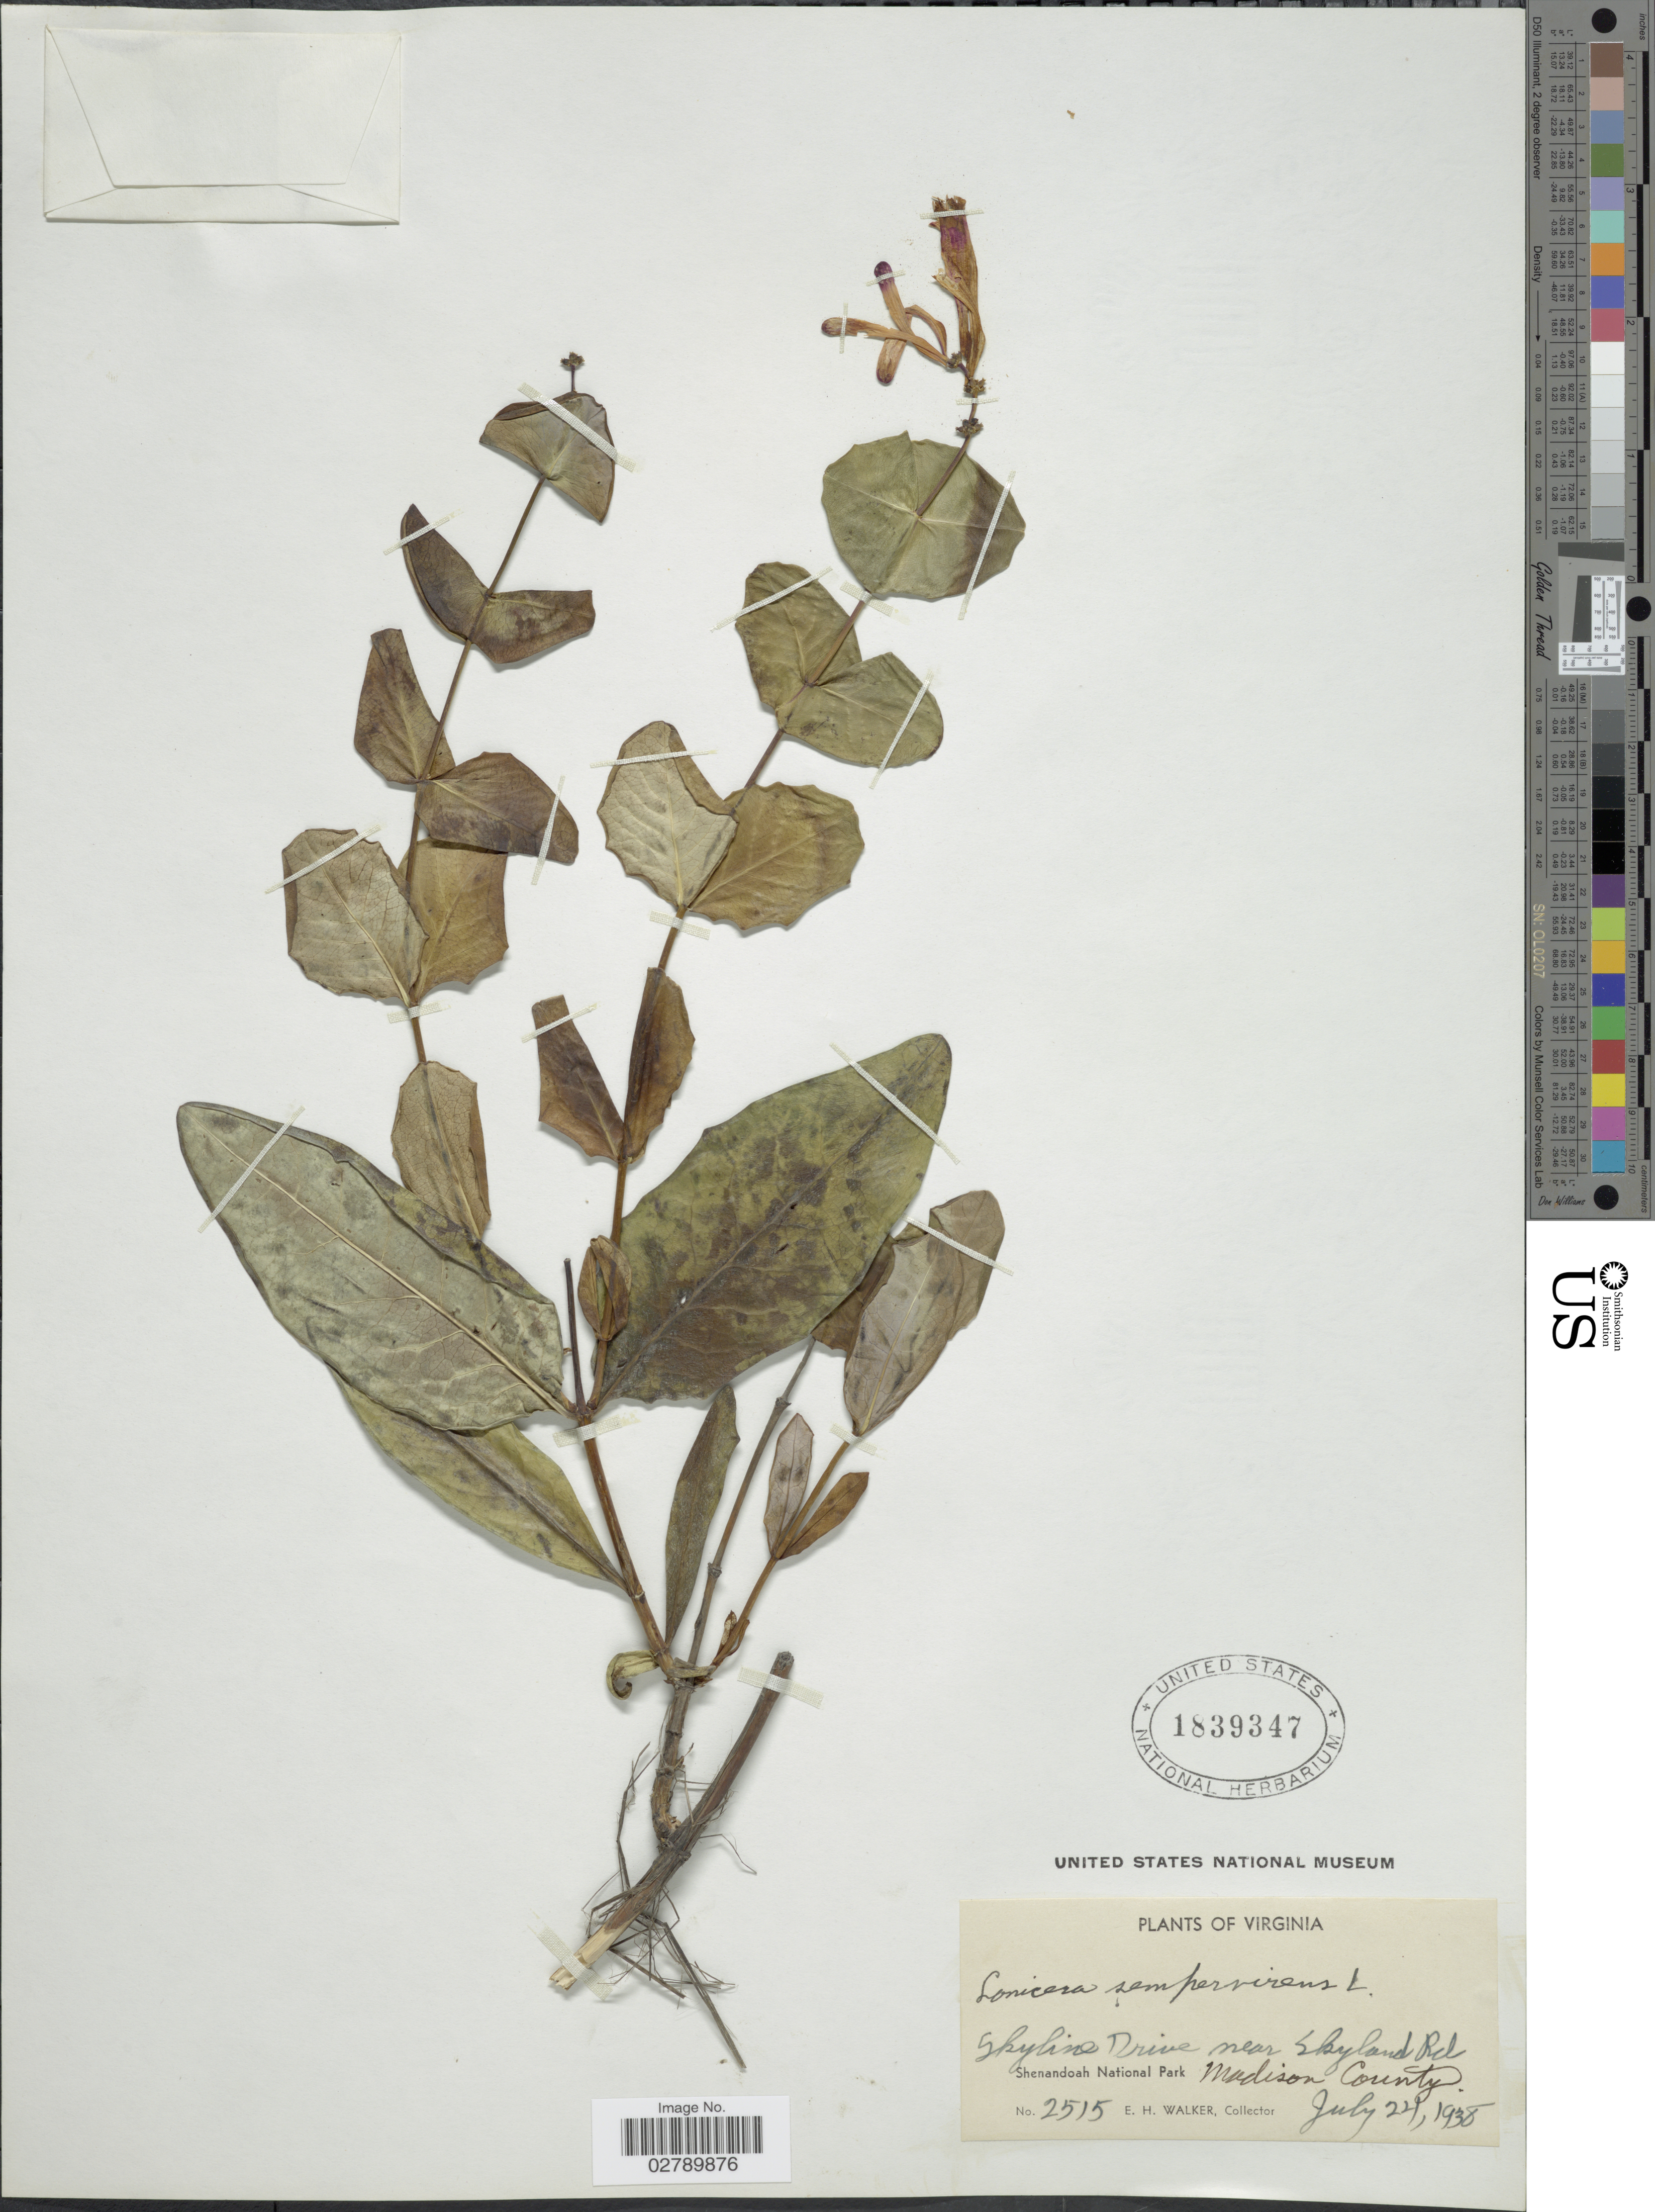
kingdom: Plantae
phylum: Tracheophyta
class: Magnoliopsida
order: Dipsacales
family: Caprifoliaceae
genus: Lonicera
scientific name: Lonicera sempervirens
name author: L.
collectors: E. H. Walker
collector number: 2515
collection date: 1938-07-24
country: United States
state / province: Virginia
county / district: Madison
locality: Skyline Drive near Skyland Rd. Shenandoah National Park. Madison County.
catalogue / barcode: US 1839347